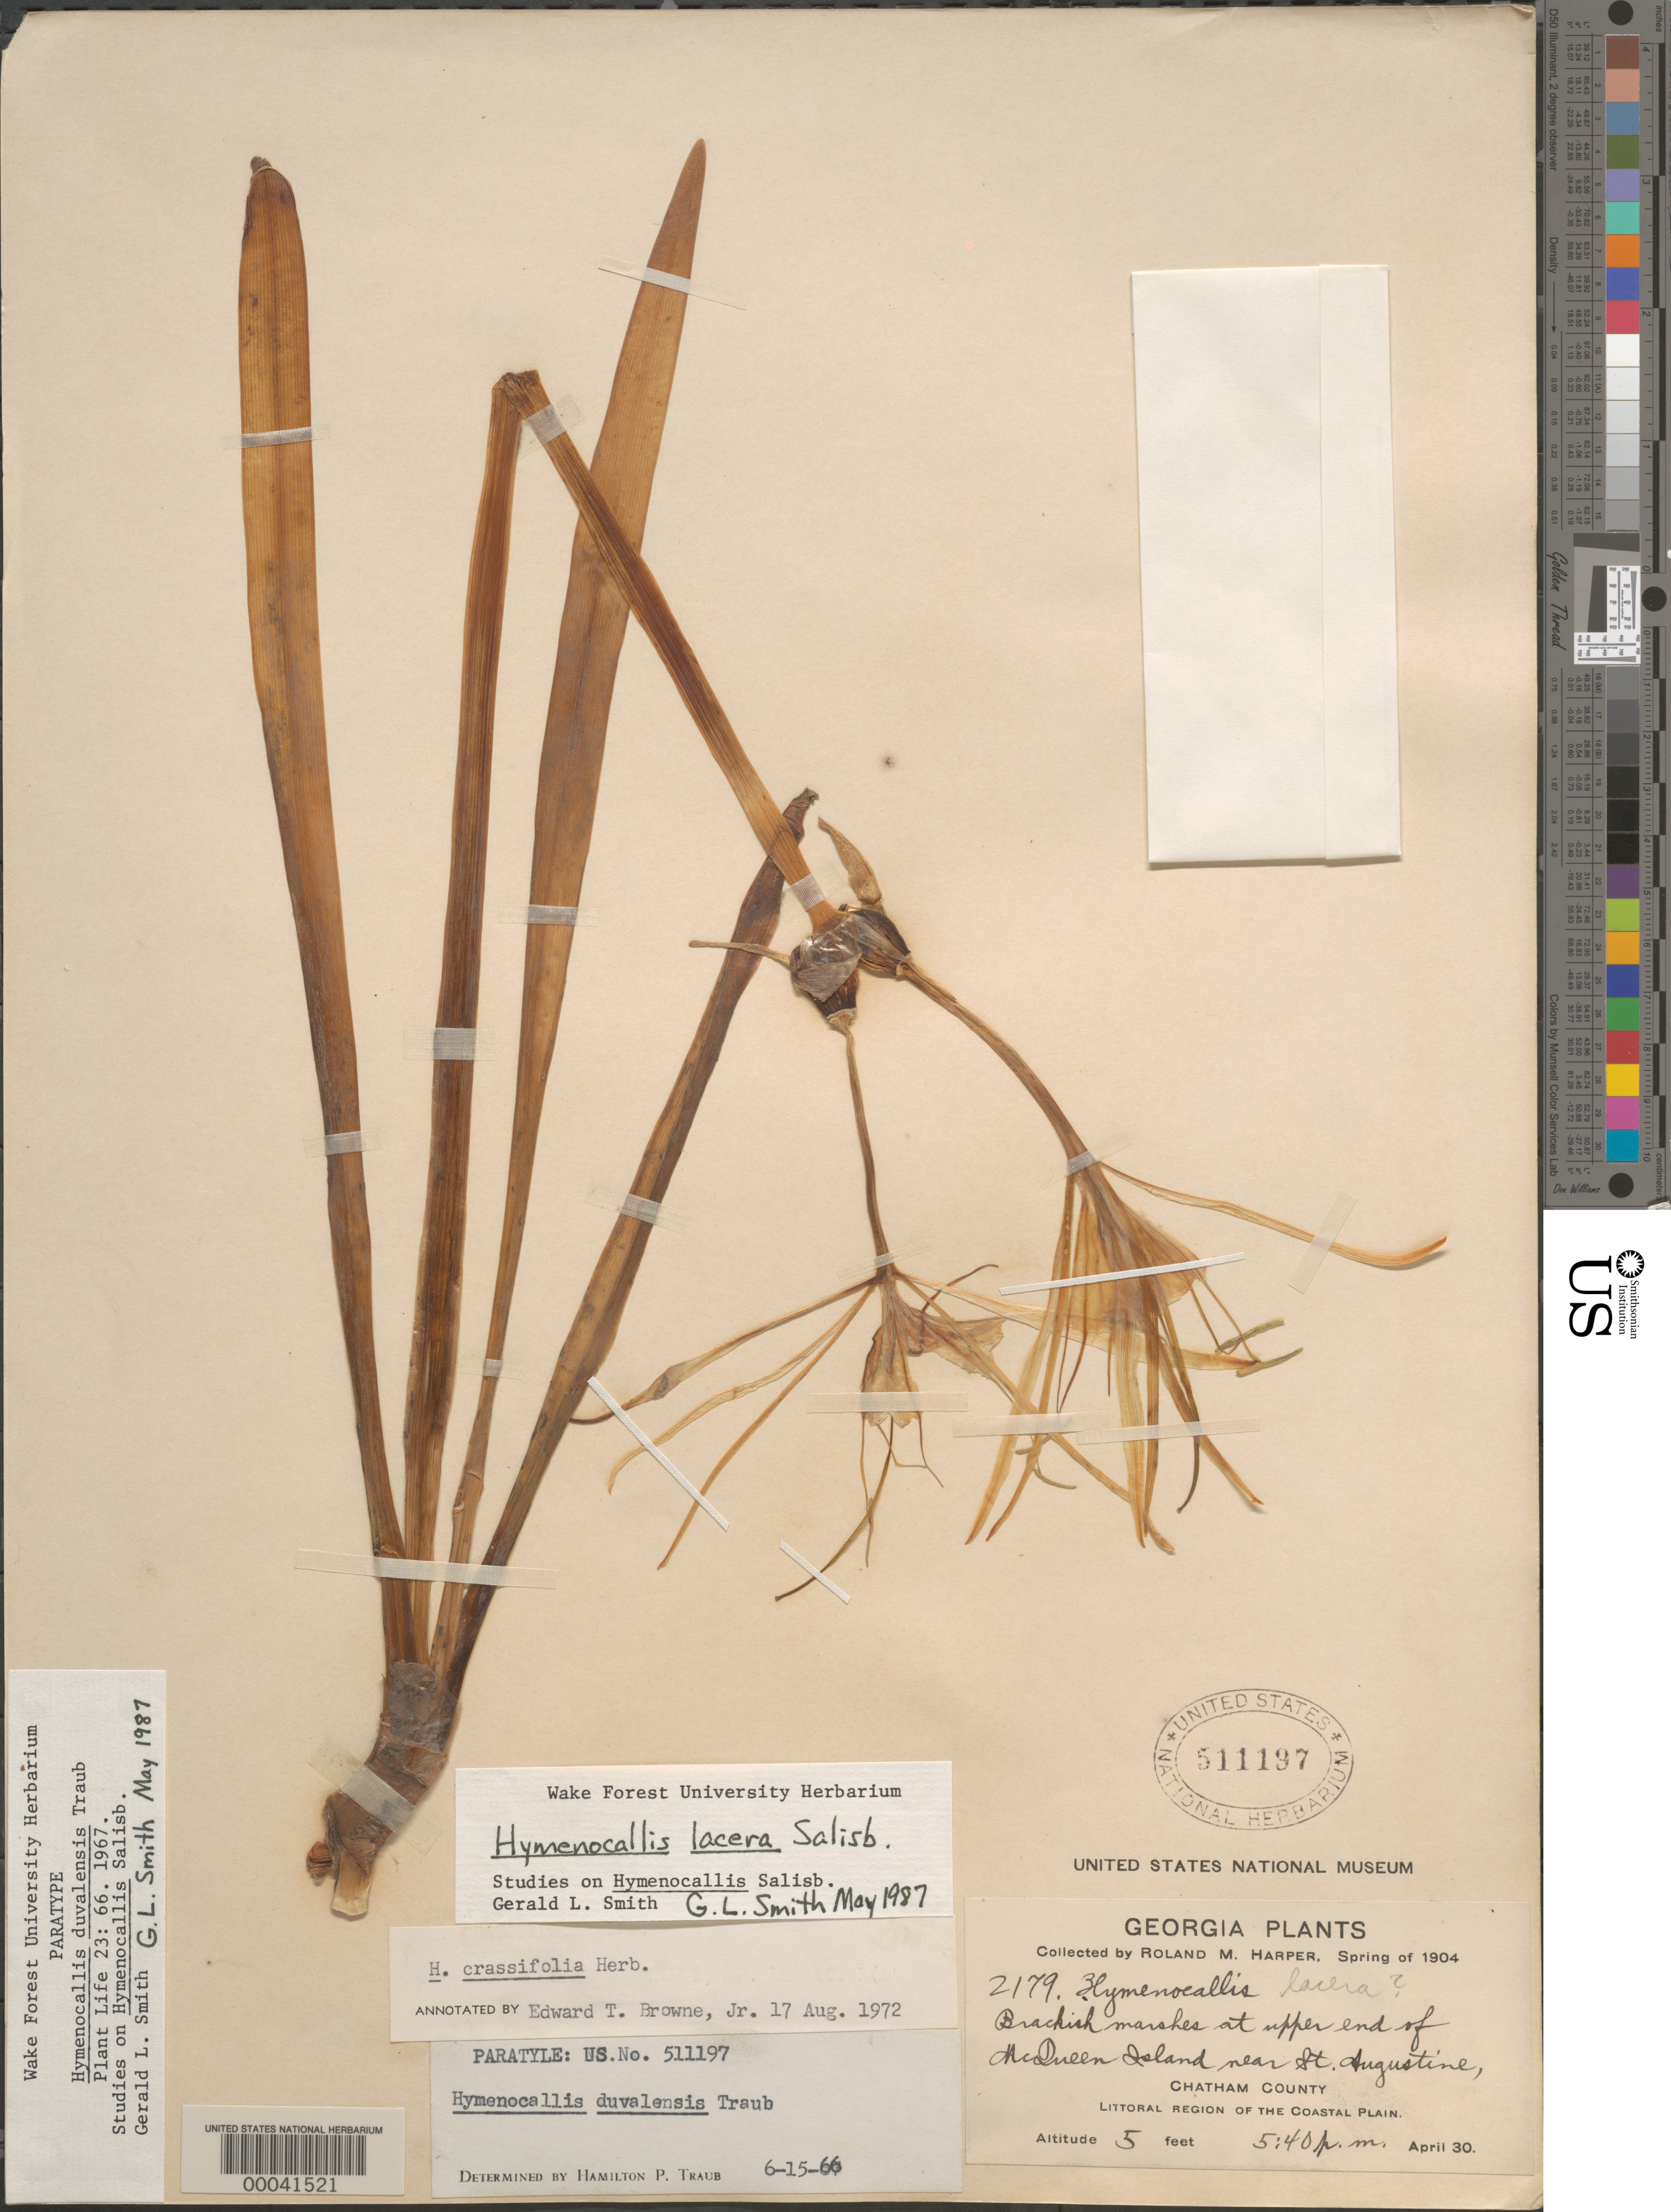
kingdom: Plantae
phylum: Tracheophyta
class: Liliopsida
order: Asparagales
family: Amaryllidaceae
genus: Hymenocallis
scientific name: Hymenocallis lacera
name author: Salisb.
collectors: R. M. Harper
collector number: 2179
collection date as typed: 30 Apr 1904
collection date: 1904-04-30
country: United States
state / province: Georgia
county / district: Chatham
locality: Upper end of mcqueen i. near st. augustine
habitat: Brackish marshes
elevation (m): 2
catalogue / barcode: US 511197